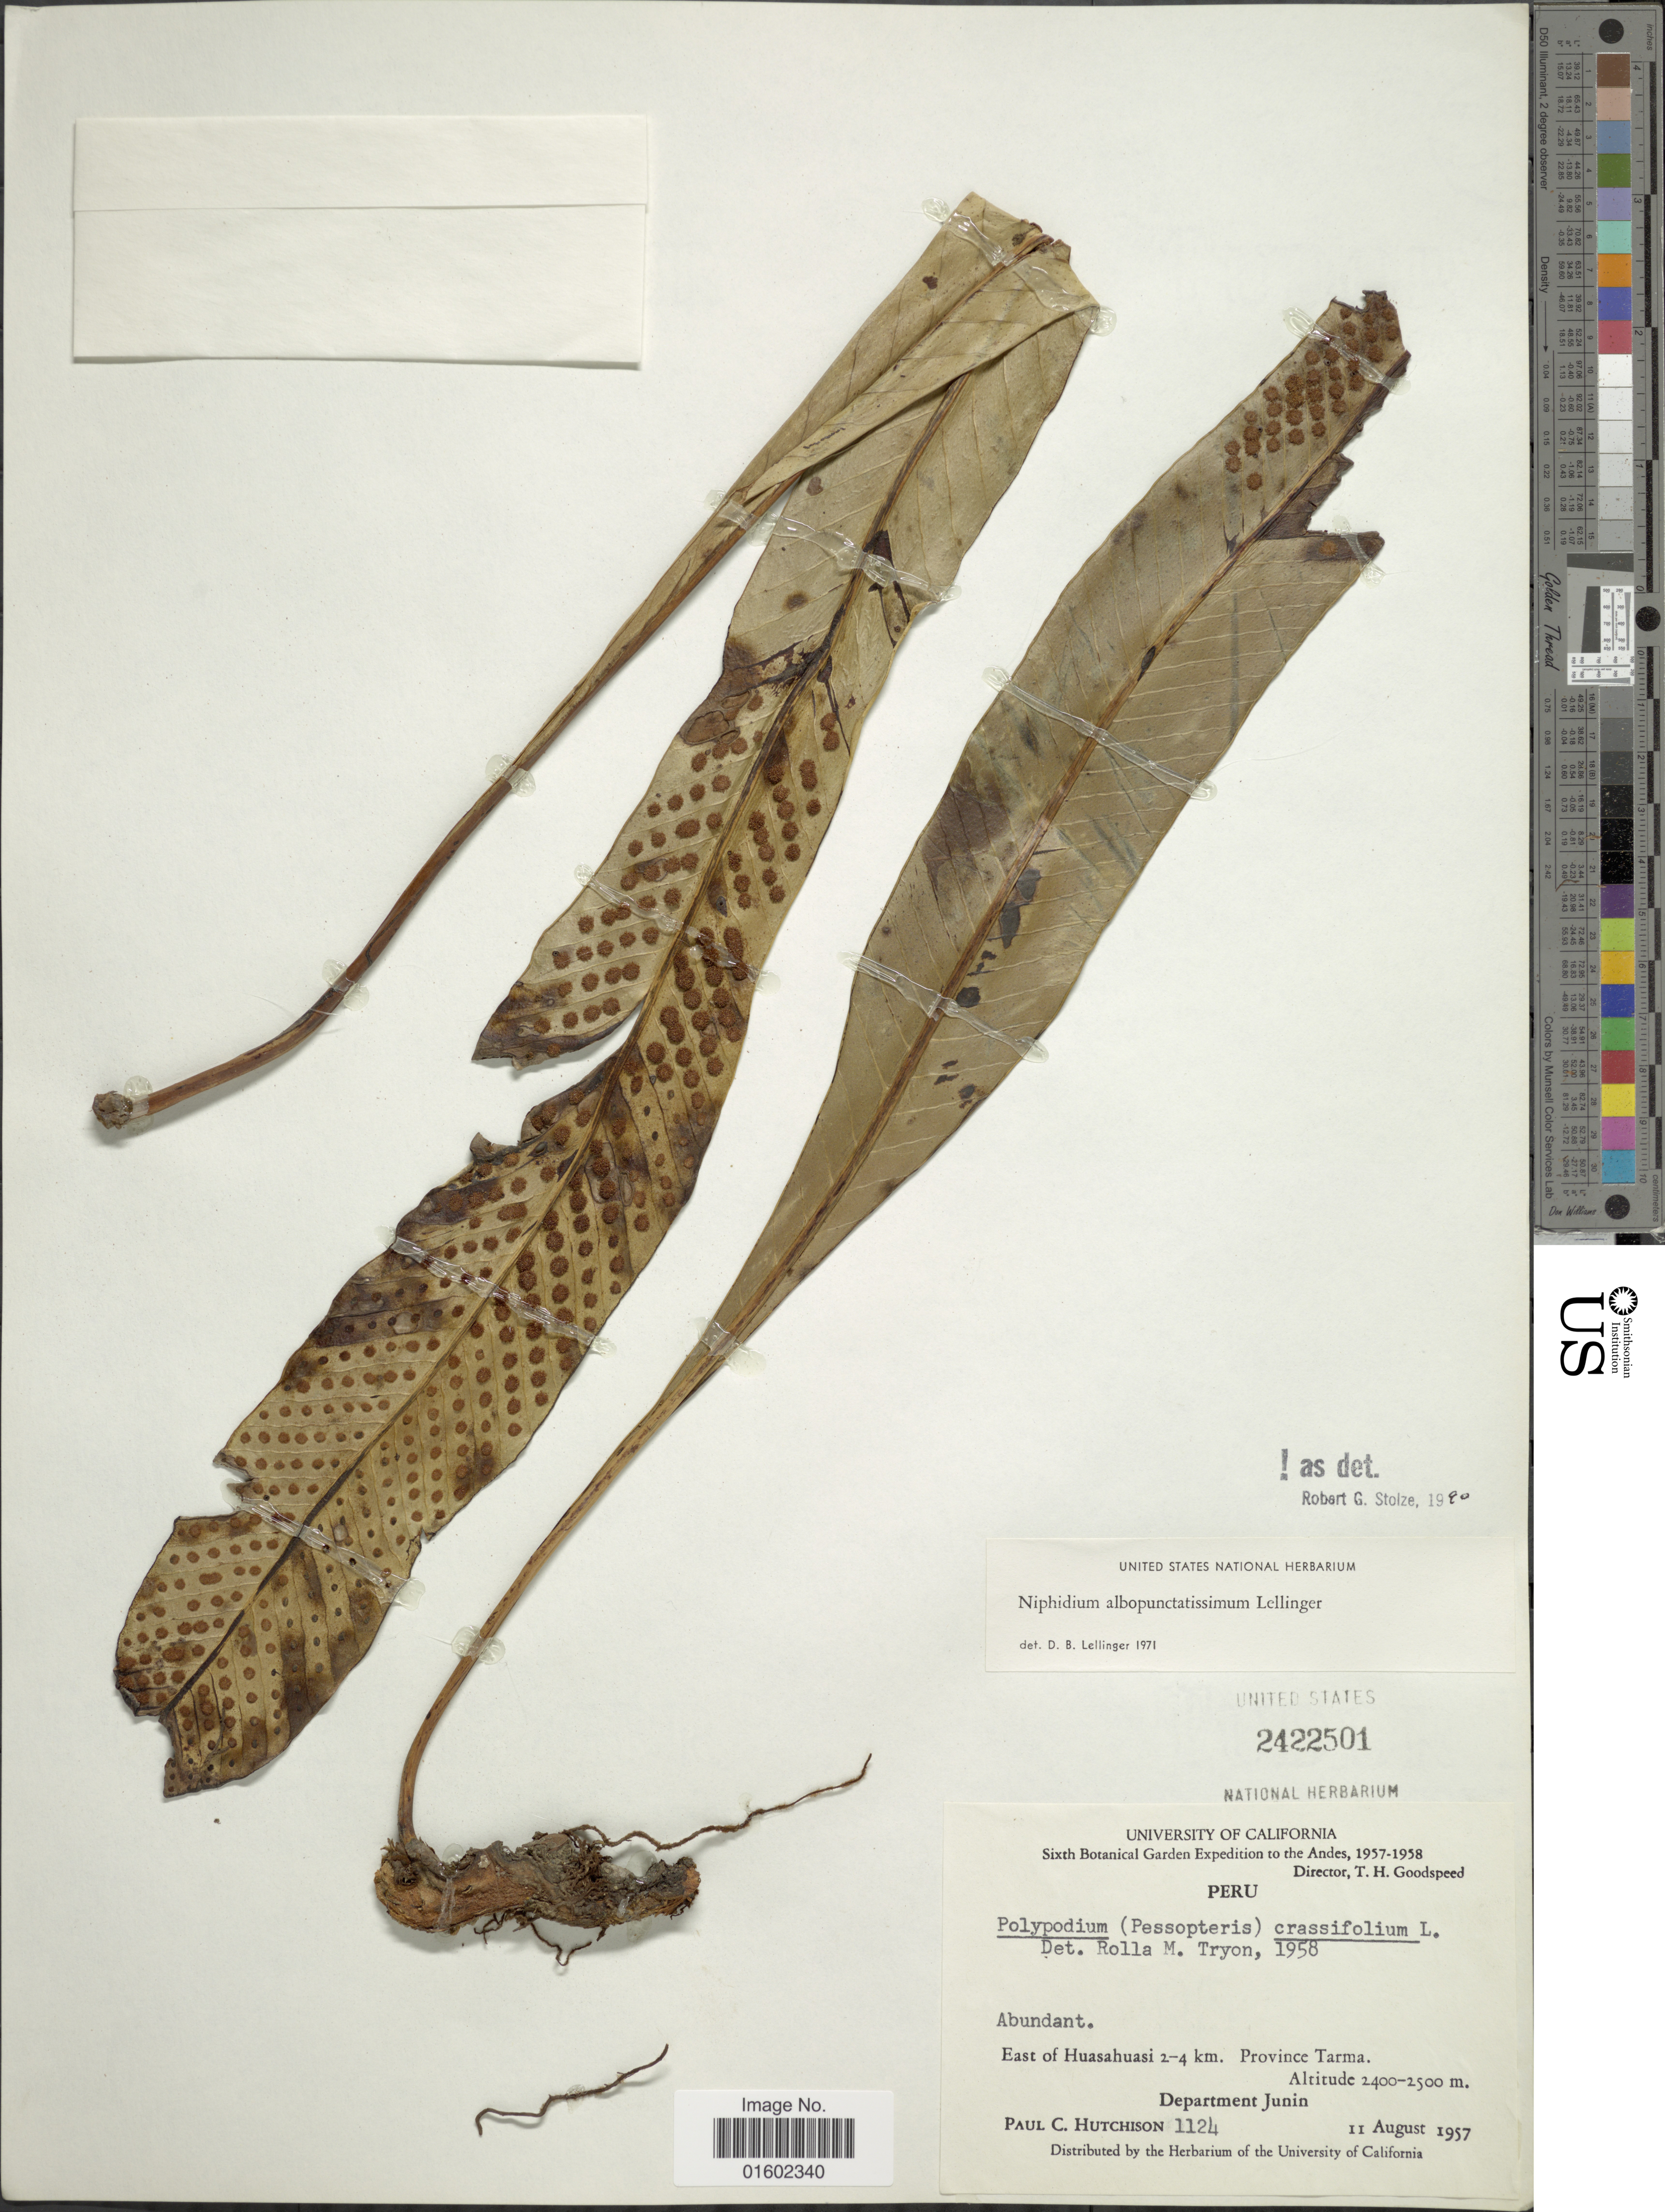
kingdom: Plantae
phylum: Tracheophyta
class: Polypodiopsida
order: Polypodiales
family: Polypodiaceae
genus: Niphidium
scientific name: Niphidium albopunctatissimum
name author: Lellinger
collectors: P. C. Hutchison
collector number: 124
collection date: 1957-08-11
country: Peru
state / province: Junín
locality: East of Huasahuasi 2-4 km. Province Tarma, Department Junin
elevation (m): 2400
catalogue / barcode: US 2422501